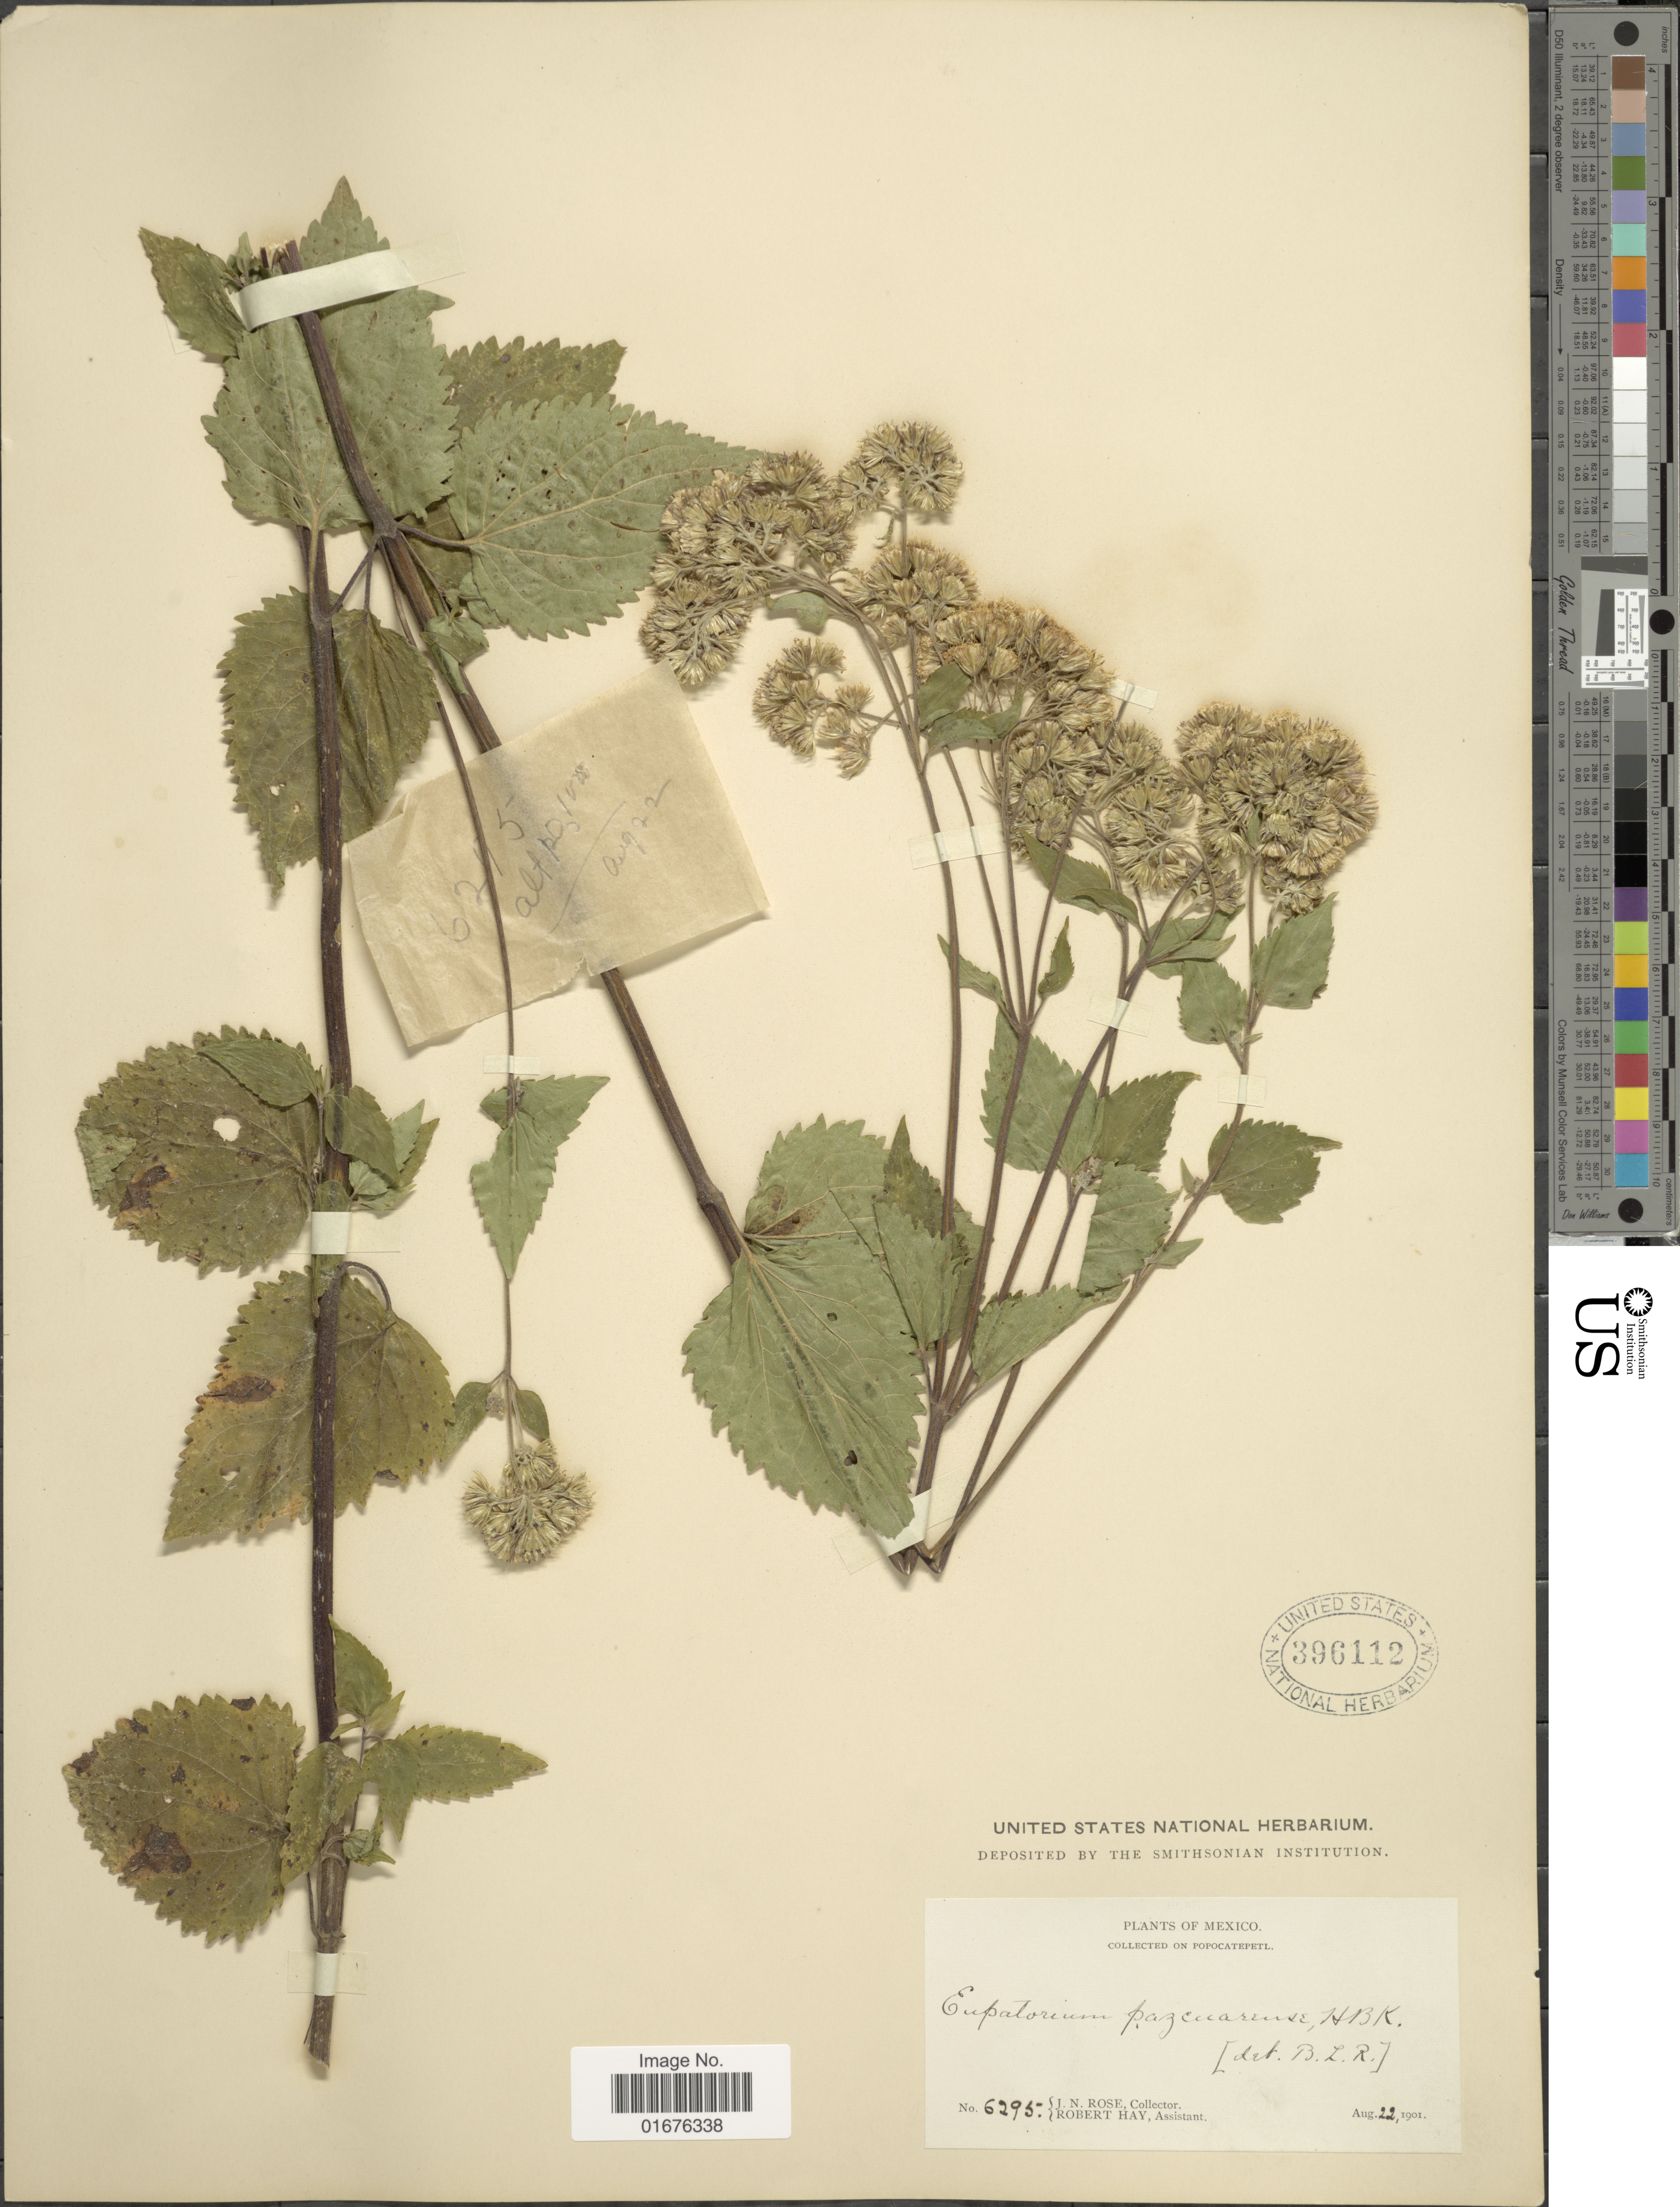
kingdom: Plantae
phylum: Tracheophyta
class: Magnoliopsida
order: Asterales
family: Asteraceae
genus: Ageratina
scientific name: Ageratina pazcuarensis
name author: (Kunth) R.M. King & H. Rob.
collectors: J. N. Rose & R. H. Hay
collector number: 6295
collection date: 1901-08-22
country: Mexico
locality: Popocatepel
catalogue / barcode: US 396112